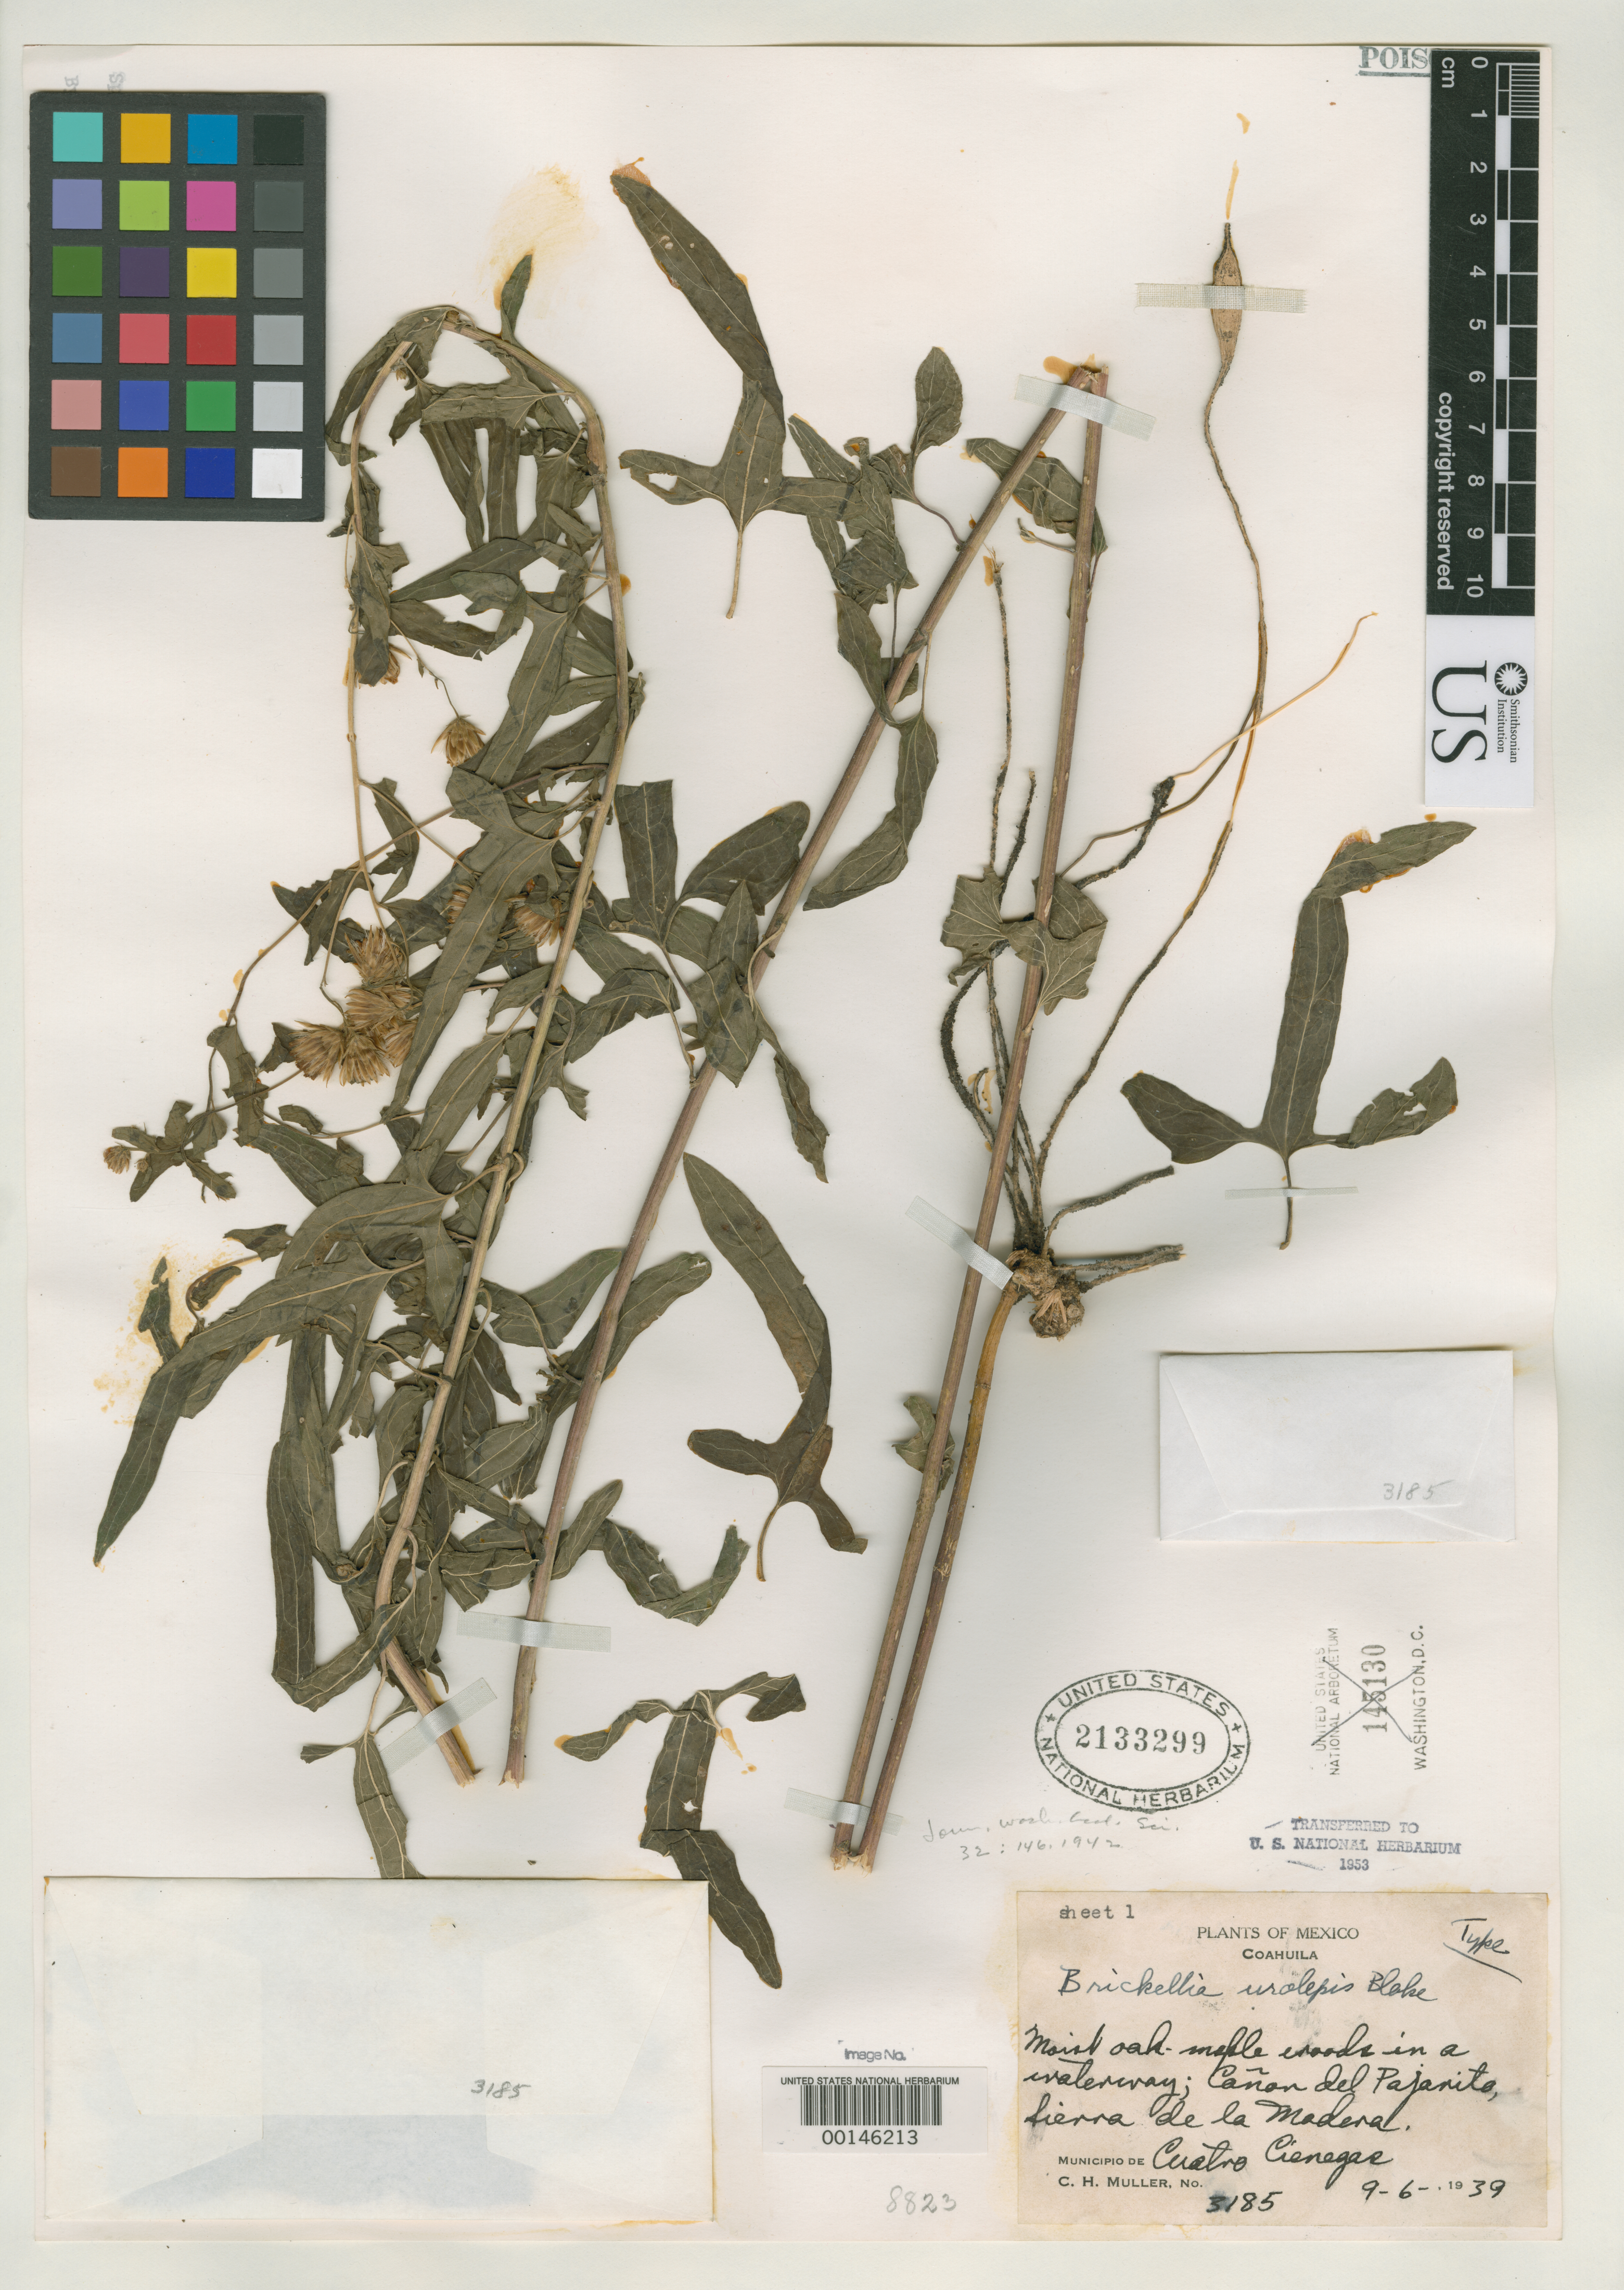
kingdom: Plantae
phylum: Tracheophyta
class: Magnoliopsida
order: Asterales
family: Asteraceae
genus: Brickellia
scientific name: Brickellia urolepis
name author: S.F. Blake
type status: Holotype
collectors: C. H. Muller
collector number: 3185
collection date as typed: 06 Sep 1939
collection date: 1939-09-06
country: Mexico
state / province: Coahuila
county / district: Cuatro Cienagas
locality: Canon del Pajarito, Sierra de La Madera.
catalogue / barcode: US 2133299